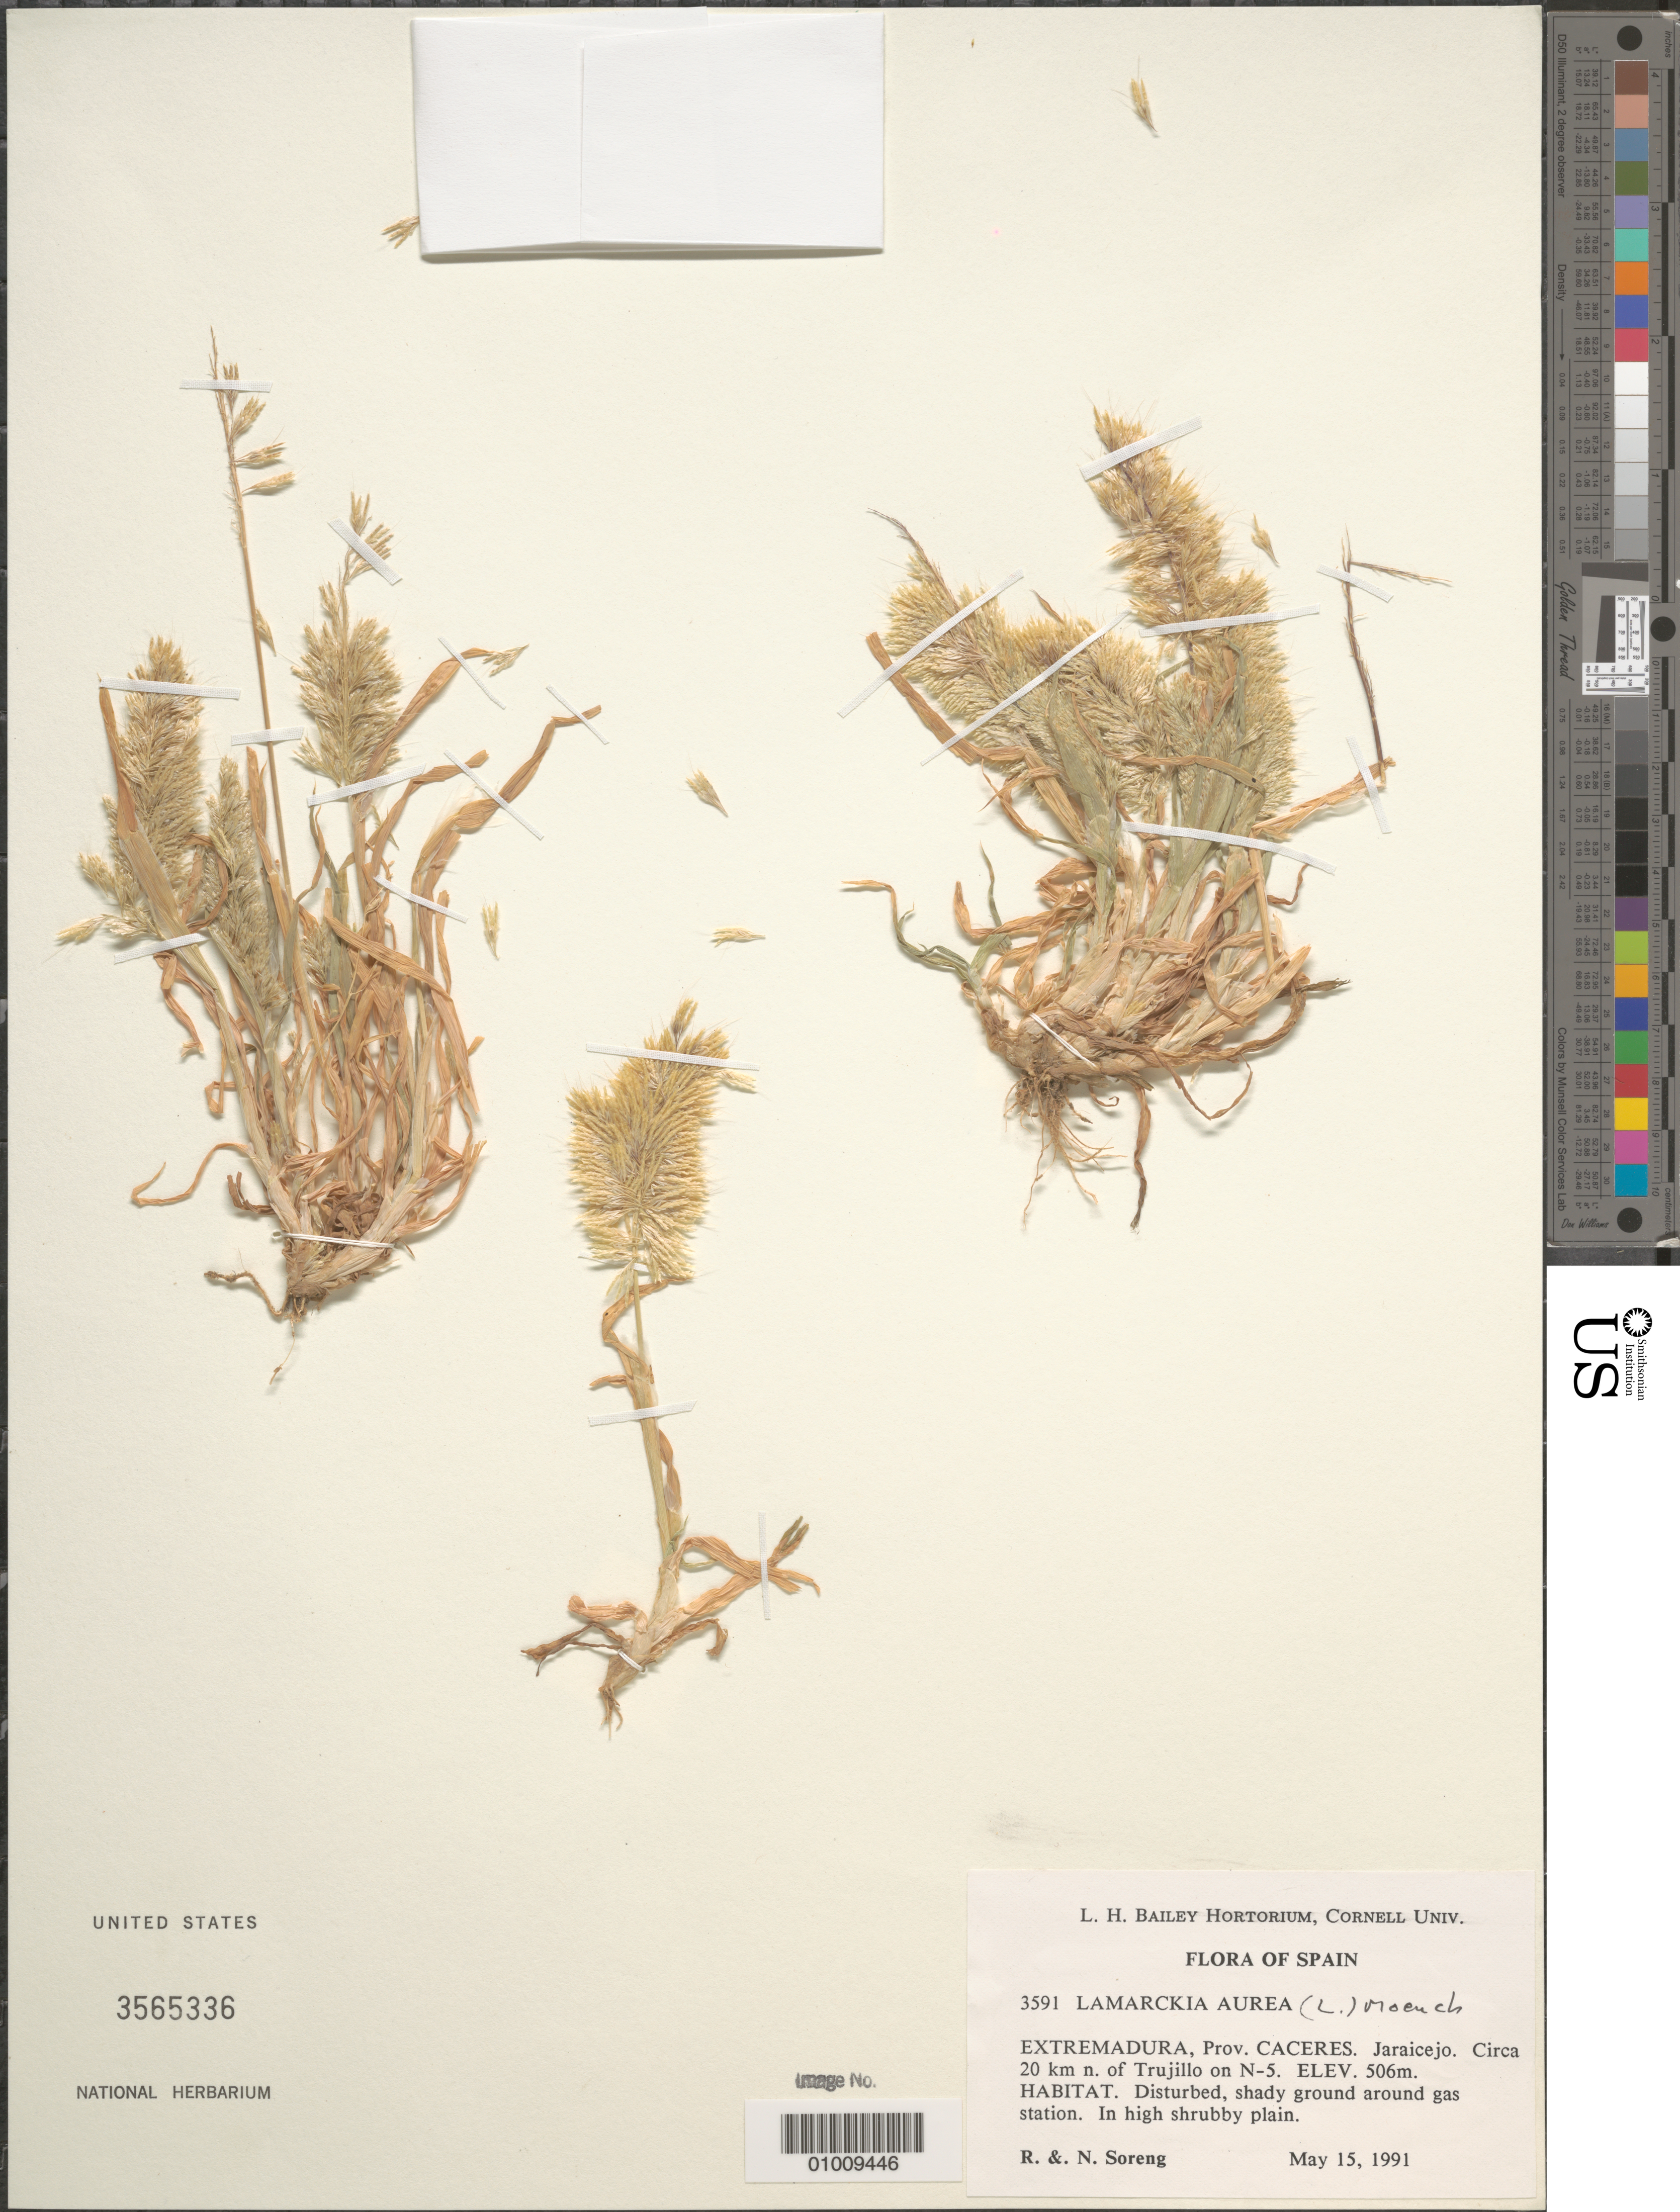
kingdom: Plantae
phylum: Tracheophyta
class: Liliopsida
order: Poales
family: Poaceae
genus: Lamarckia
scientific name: Lamarckia aurea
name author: (L.) Moench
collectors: R. J. Soreng & N. L. Soreng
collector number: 3591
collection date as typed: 15 May 1991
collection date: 1991-05-15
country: Spain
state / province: Extremadura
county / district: Caceres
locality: Circa 20 km N of Trujillo on N-5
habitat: Disturbed, shady ground around gas station. In high shruby plain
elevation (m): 506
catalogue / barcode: US 3565336